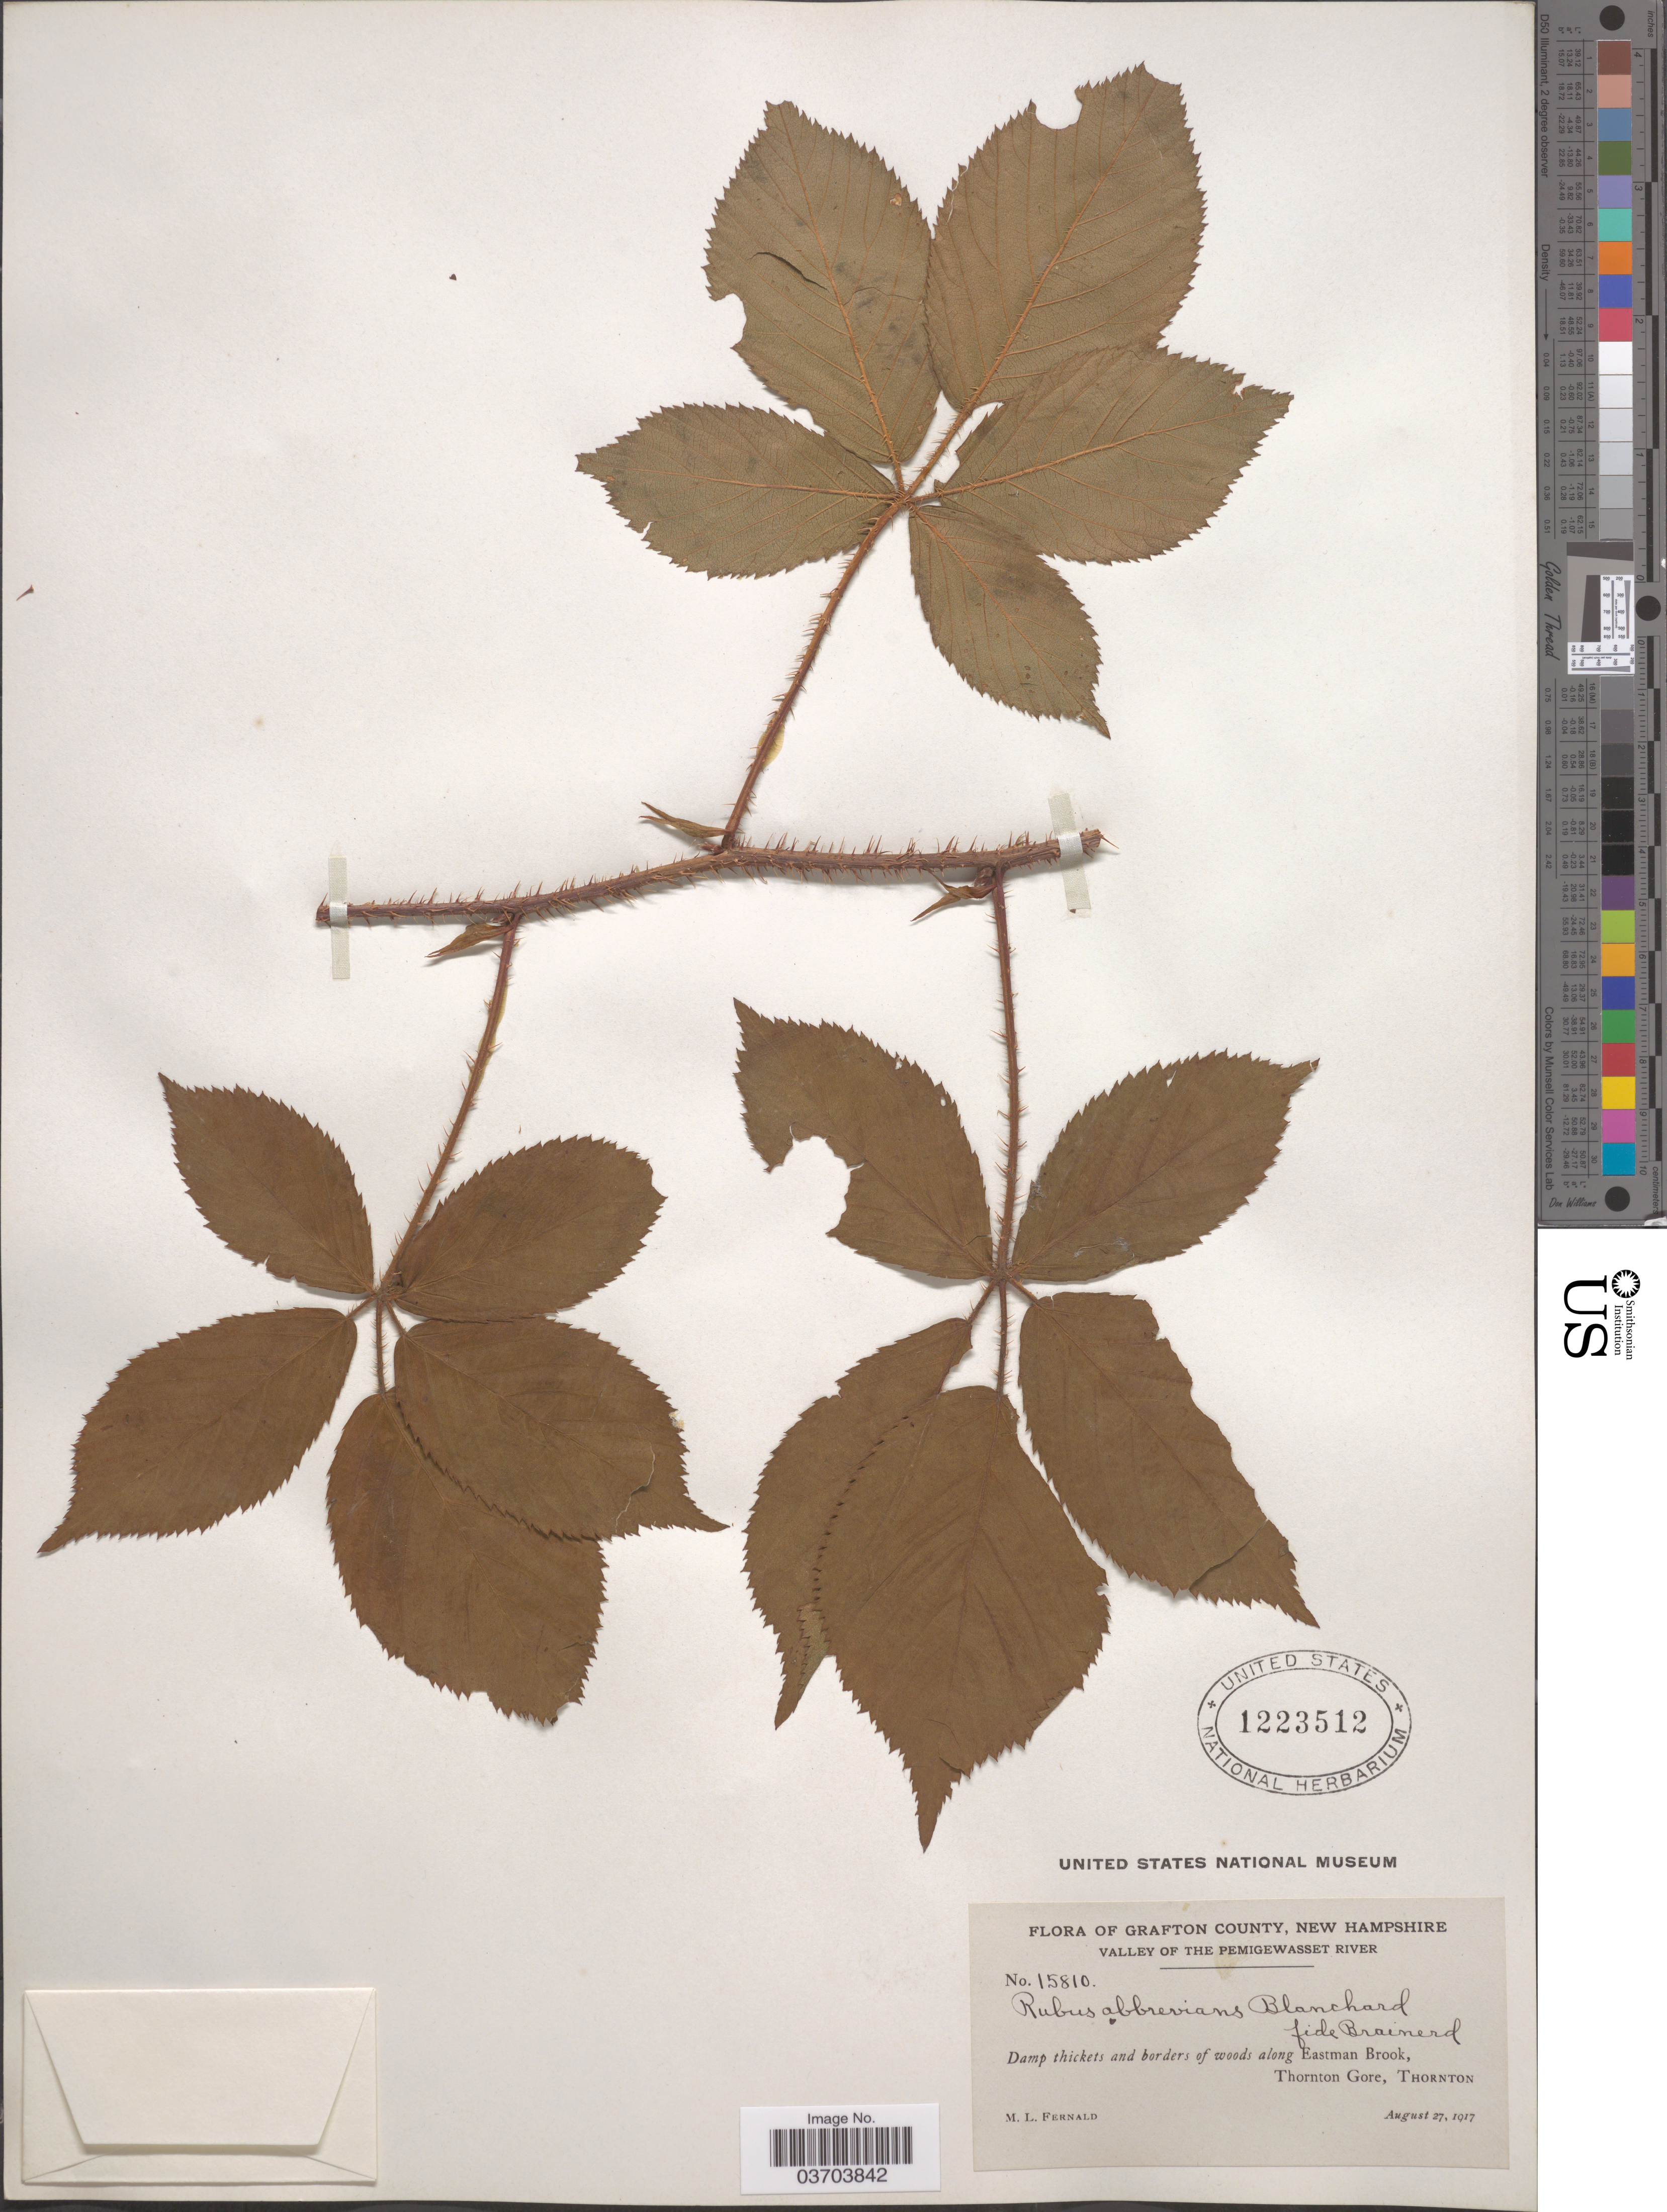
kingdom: Plantae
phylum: Tracheophyta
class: Magnoliopsida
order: Rosales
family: Rosaceae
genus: Rubus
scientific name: Rubus abbrevians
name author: Blanch.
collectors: M. L. Fernald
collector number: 15810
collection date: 1917-08-27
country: United States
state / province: New Hampshire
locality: Grafton County. Valley of the Pemigewasset River. Borders of woods along Eastman Brook, Thornton Gore, Thornton.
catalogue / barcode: US 1223512